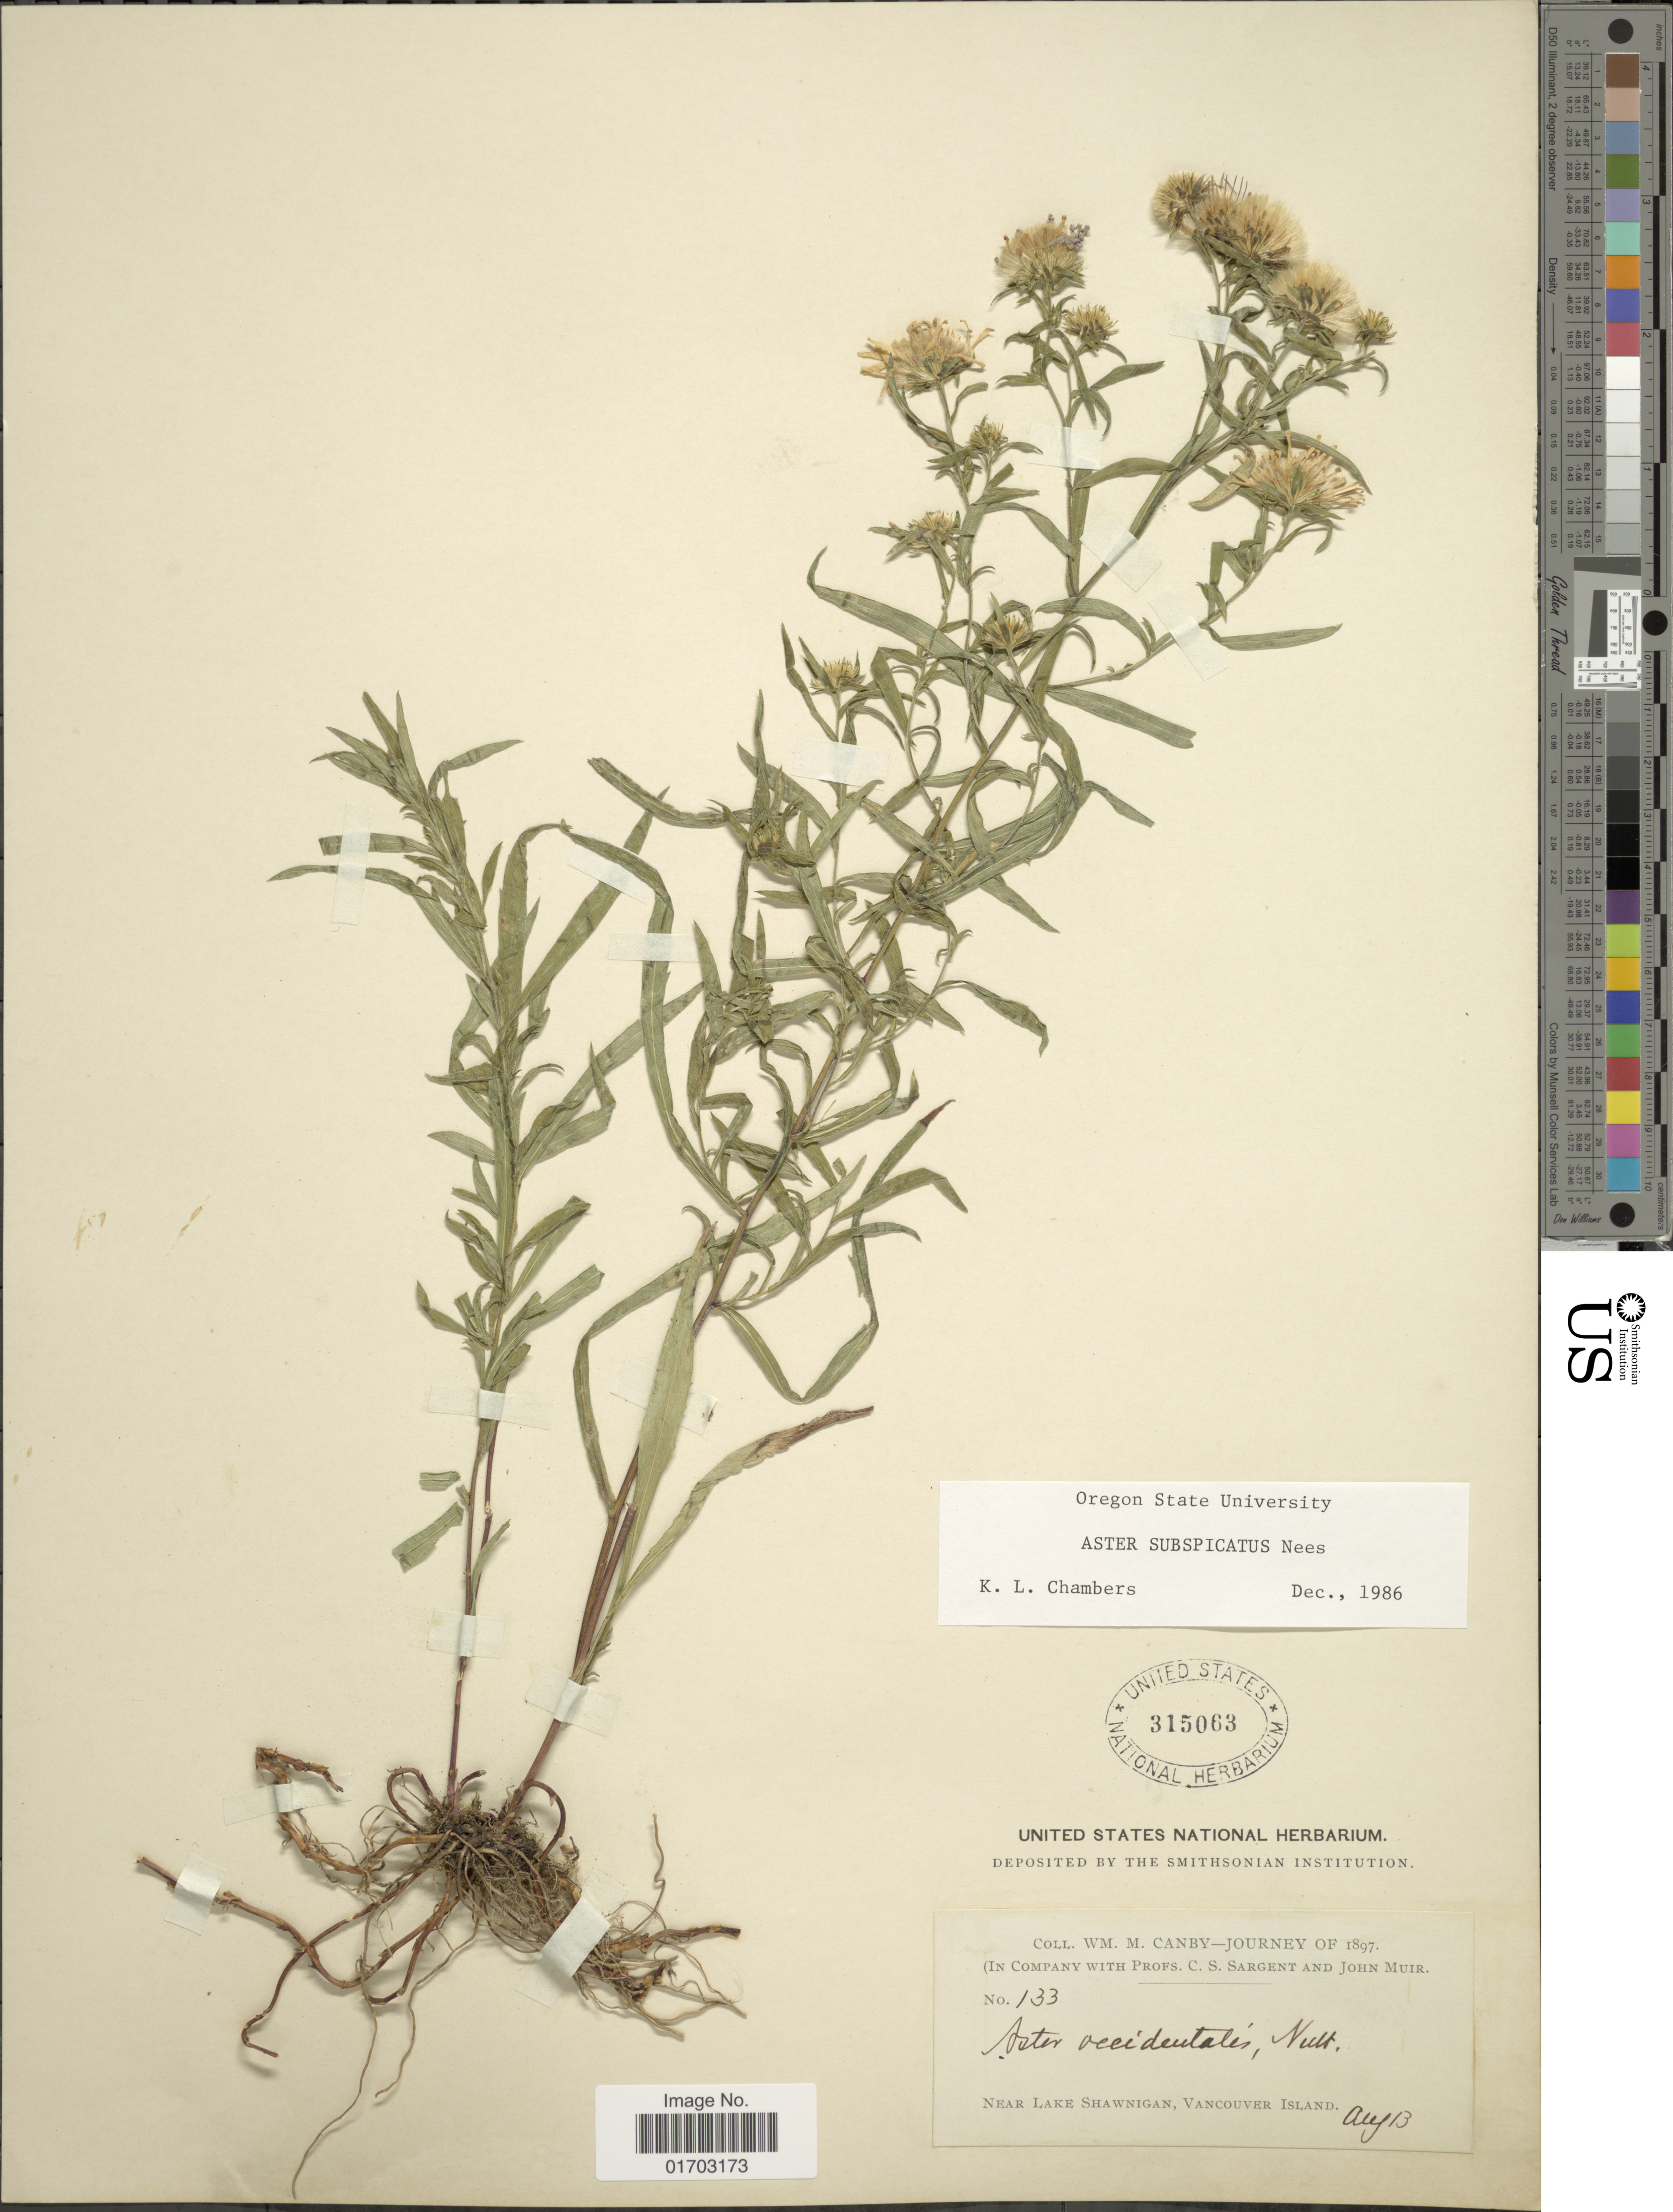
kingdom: Plantae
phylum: Tracheophyta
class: Magnoliopsida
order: Asterales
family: Asteraceae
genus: Symphyotrichum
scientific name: Symphyotrichum subspicatum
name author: (Nees) G.L. Nesom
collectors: W. M. Canby, C. S. Sargent & J. Muir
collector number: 133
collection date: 1897-08-13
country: Canada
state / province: British Columbia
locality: Near Lake Shawnigan, Vancouver Island.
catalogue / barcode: US 315063